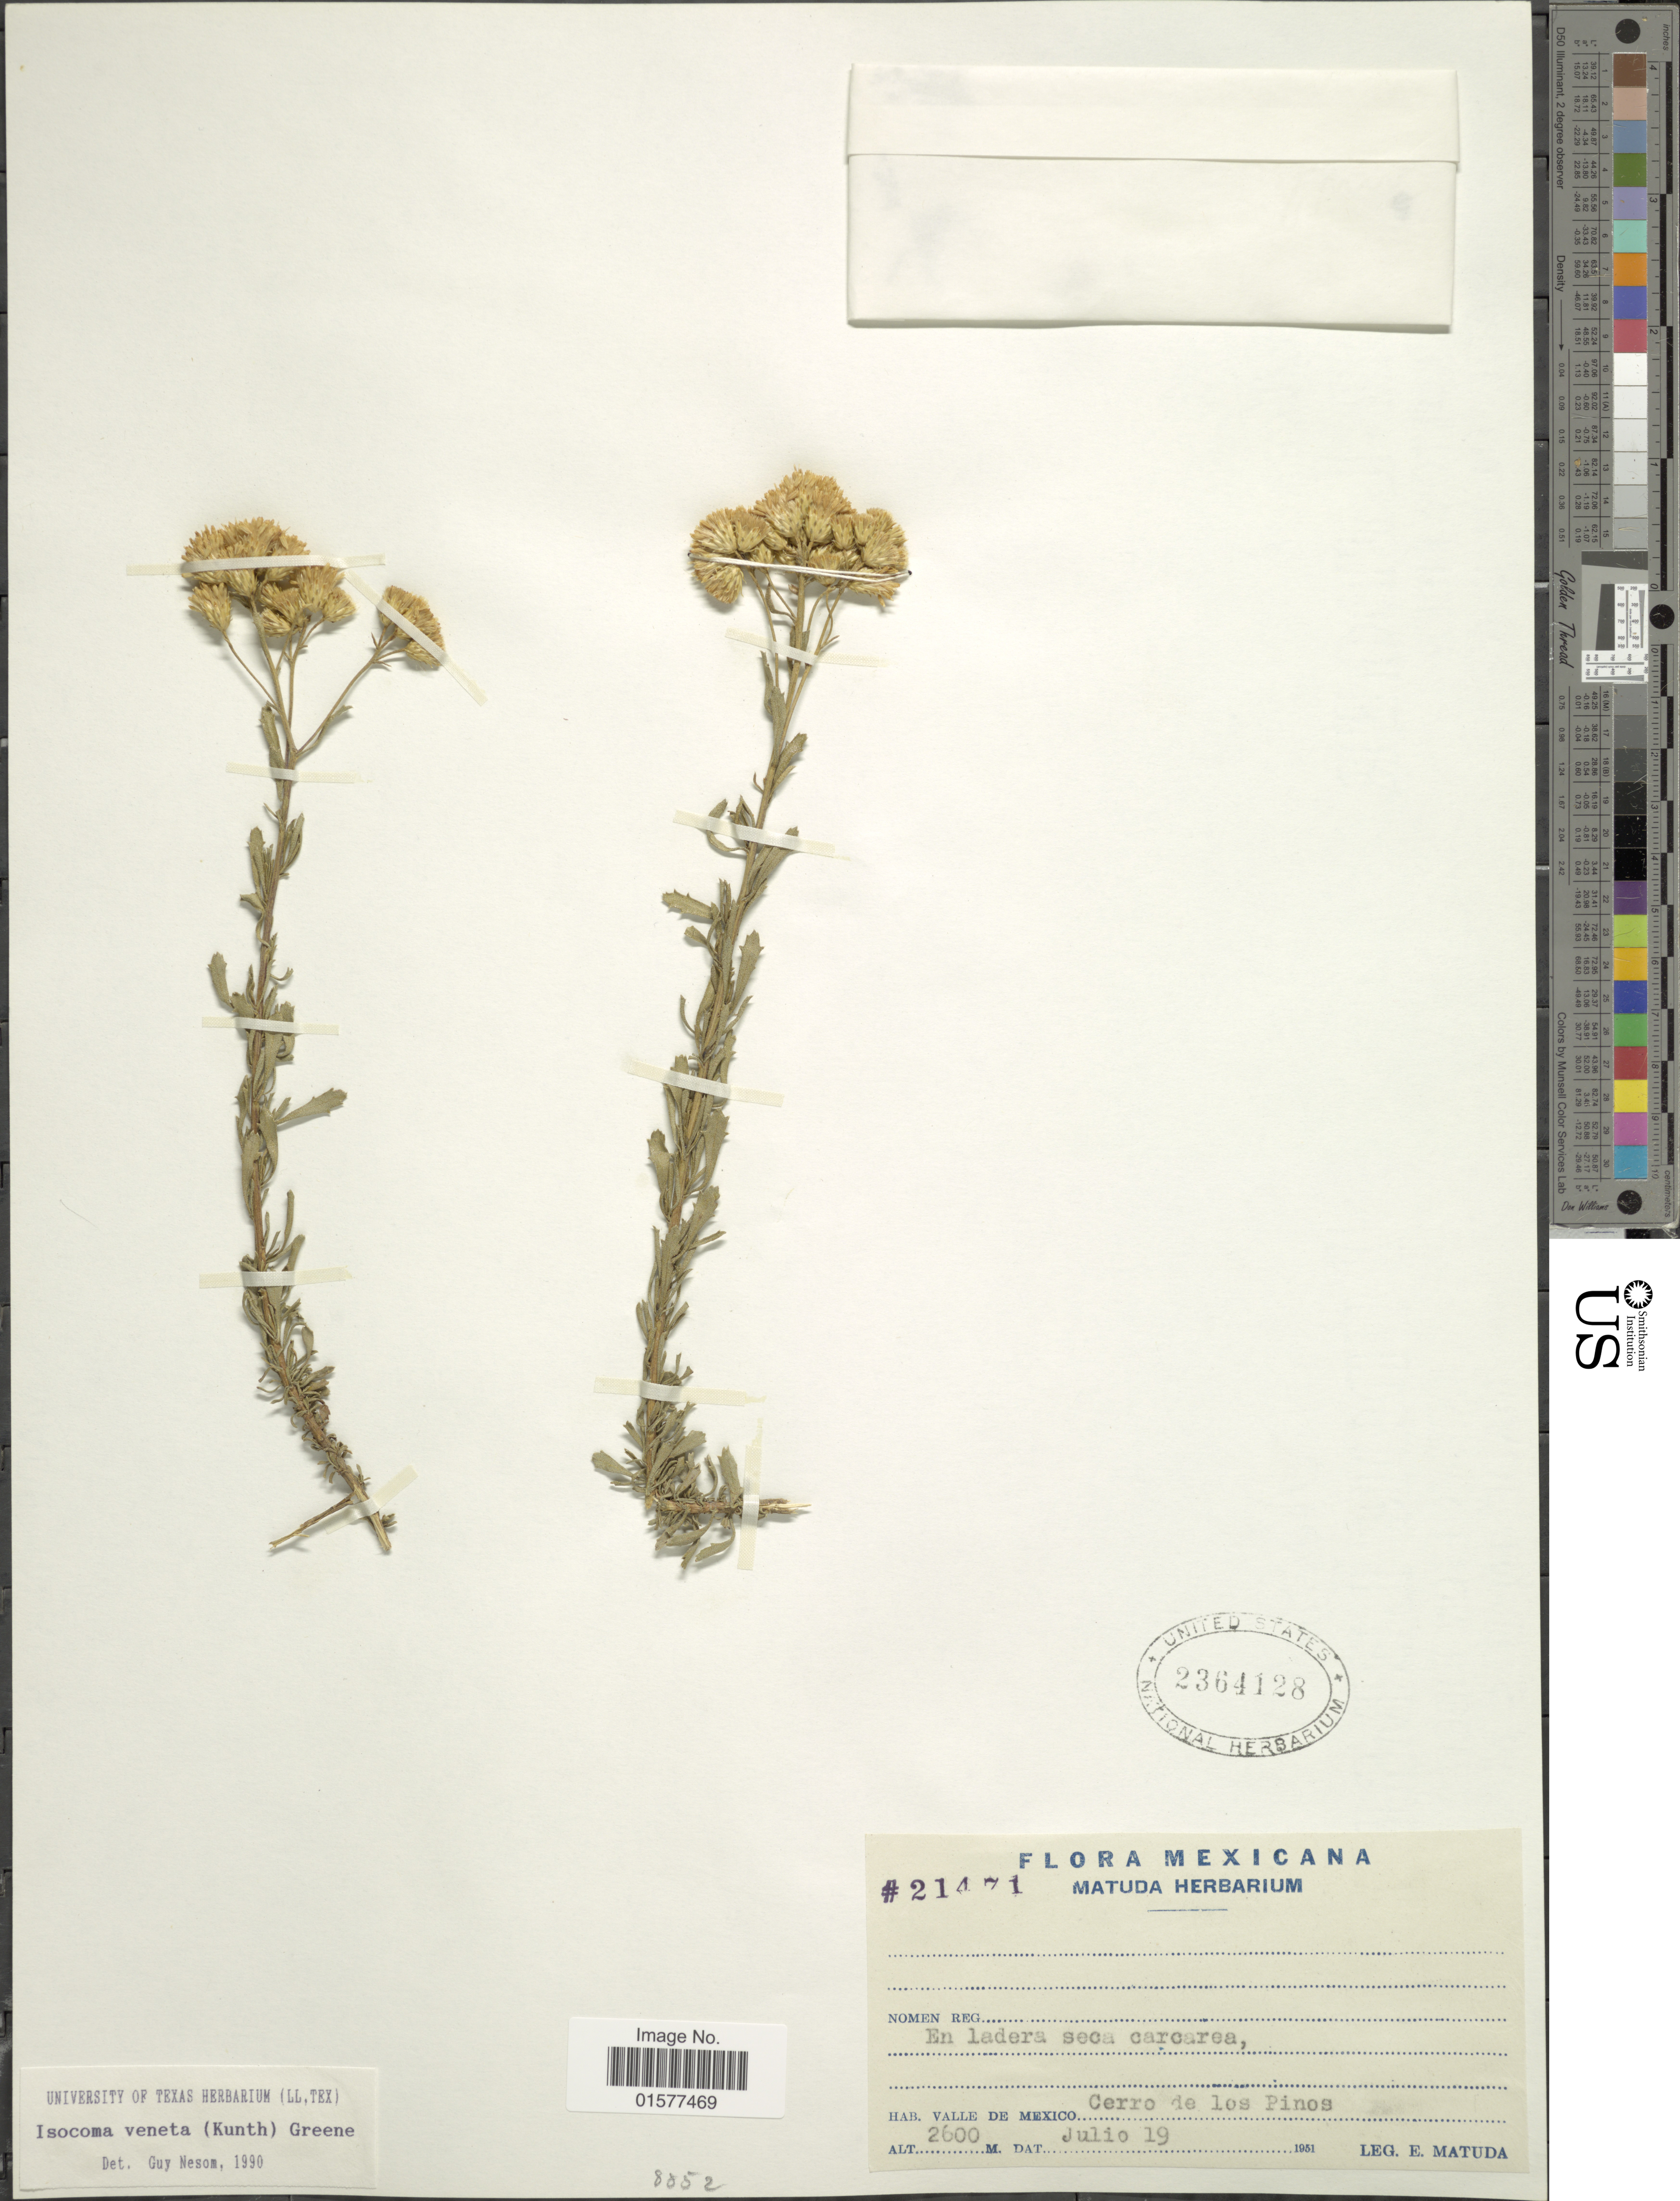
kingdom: Plantae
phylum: Tracheophyta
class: Magnoliopsida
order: Asterales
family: Asteraceae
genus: Isocoma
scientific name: Isocoma veneta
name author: (Kunth) Greene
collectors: E. Matuda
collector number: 21471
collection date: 1951-07-19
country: Mexico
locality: Valle de Mexico, Cerro de los Pinos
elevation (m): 2600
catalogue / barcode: US 2364128